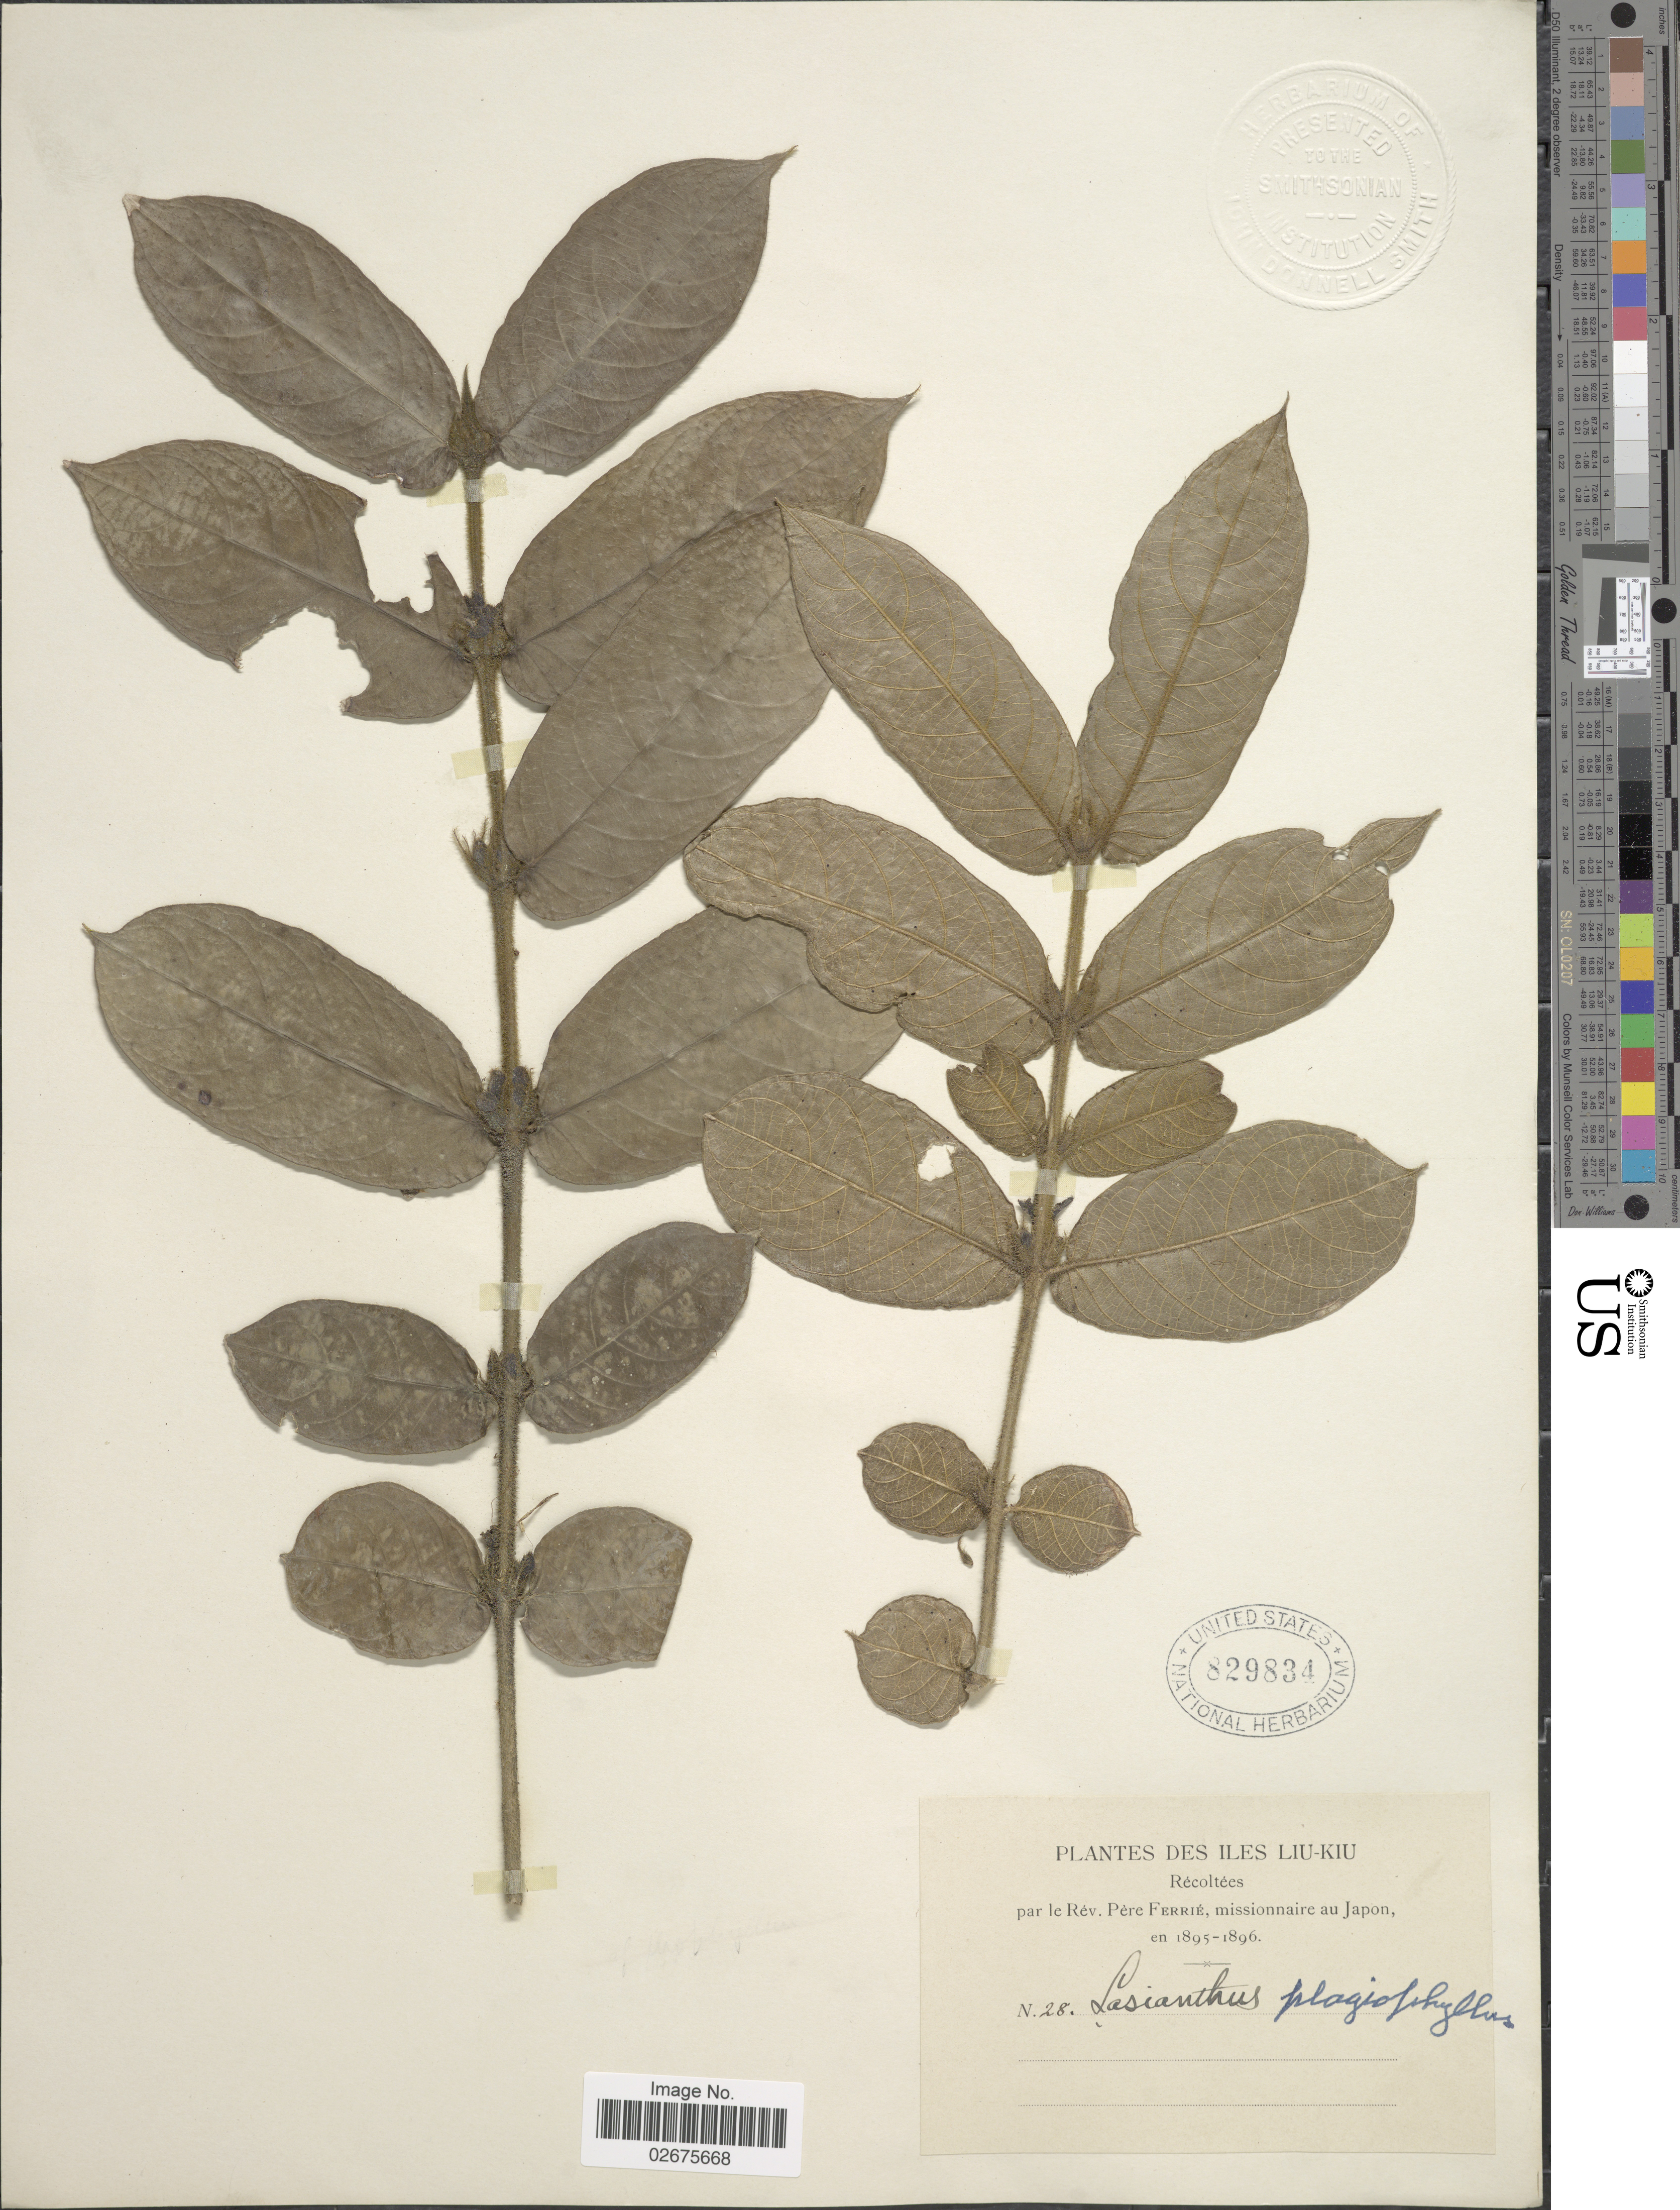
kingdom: Plantae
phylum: Tracheophyta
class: Magnoliopsida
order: Gentianales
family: Rubiaceae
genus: Lasianthus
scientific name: Lasianthus attenuatus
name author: Jack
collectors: P. Ferrié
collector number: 28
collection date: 1895/1896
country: Japan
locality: Des Iles Liu-Kiu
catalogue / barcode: US 829834